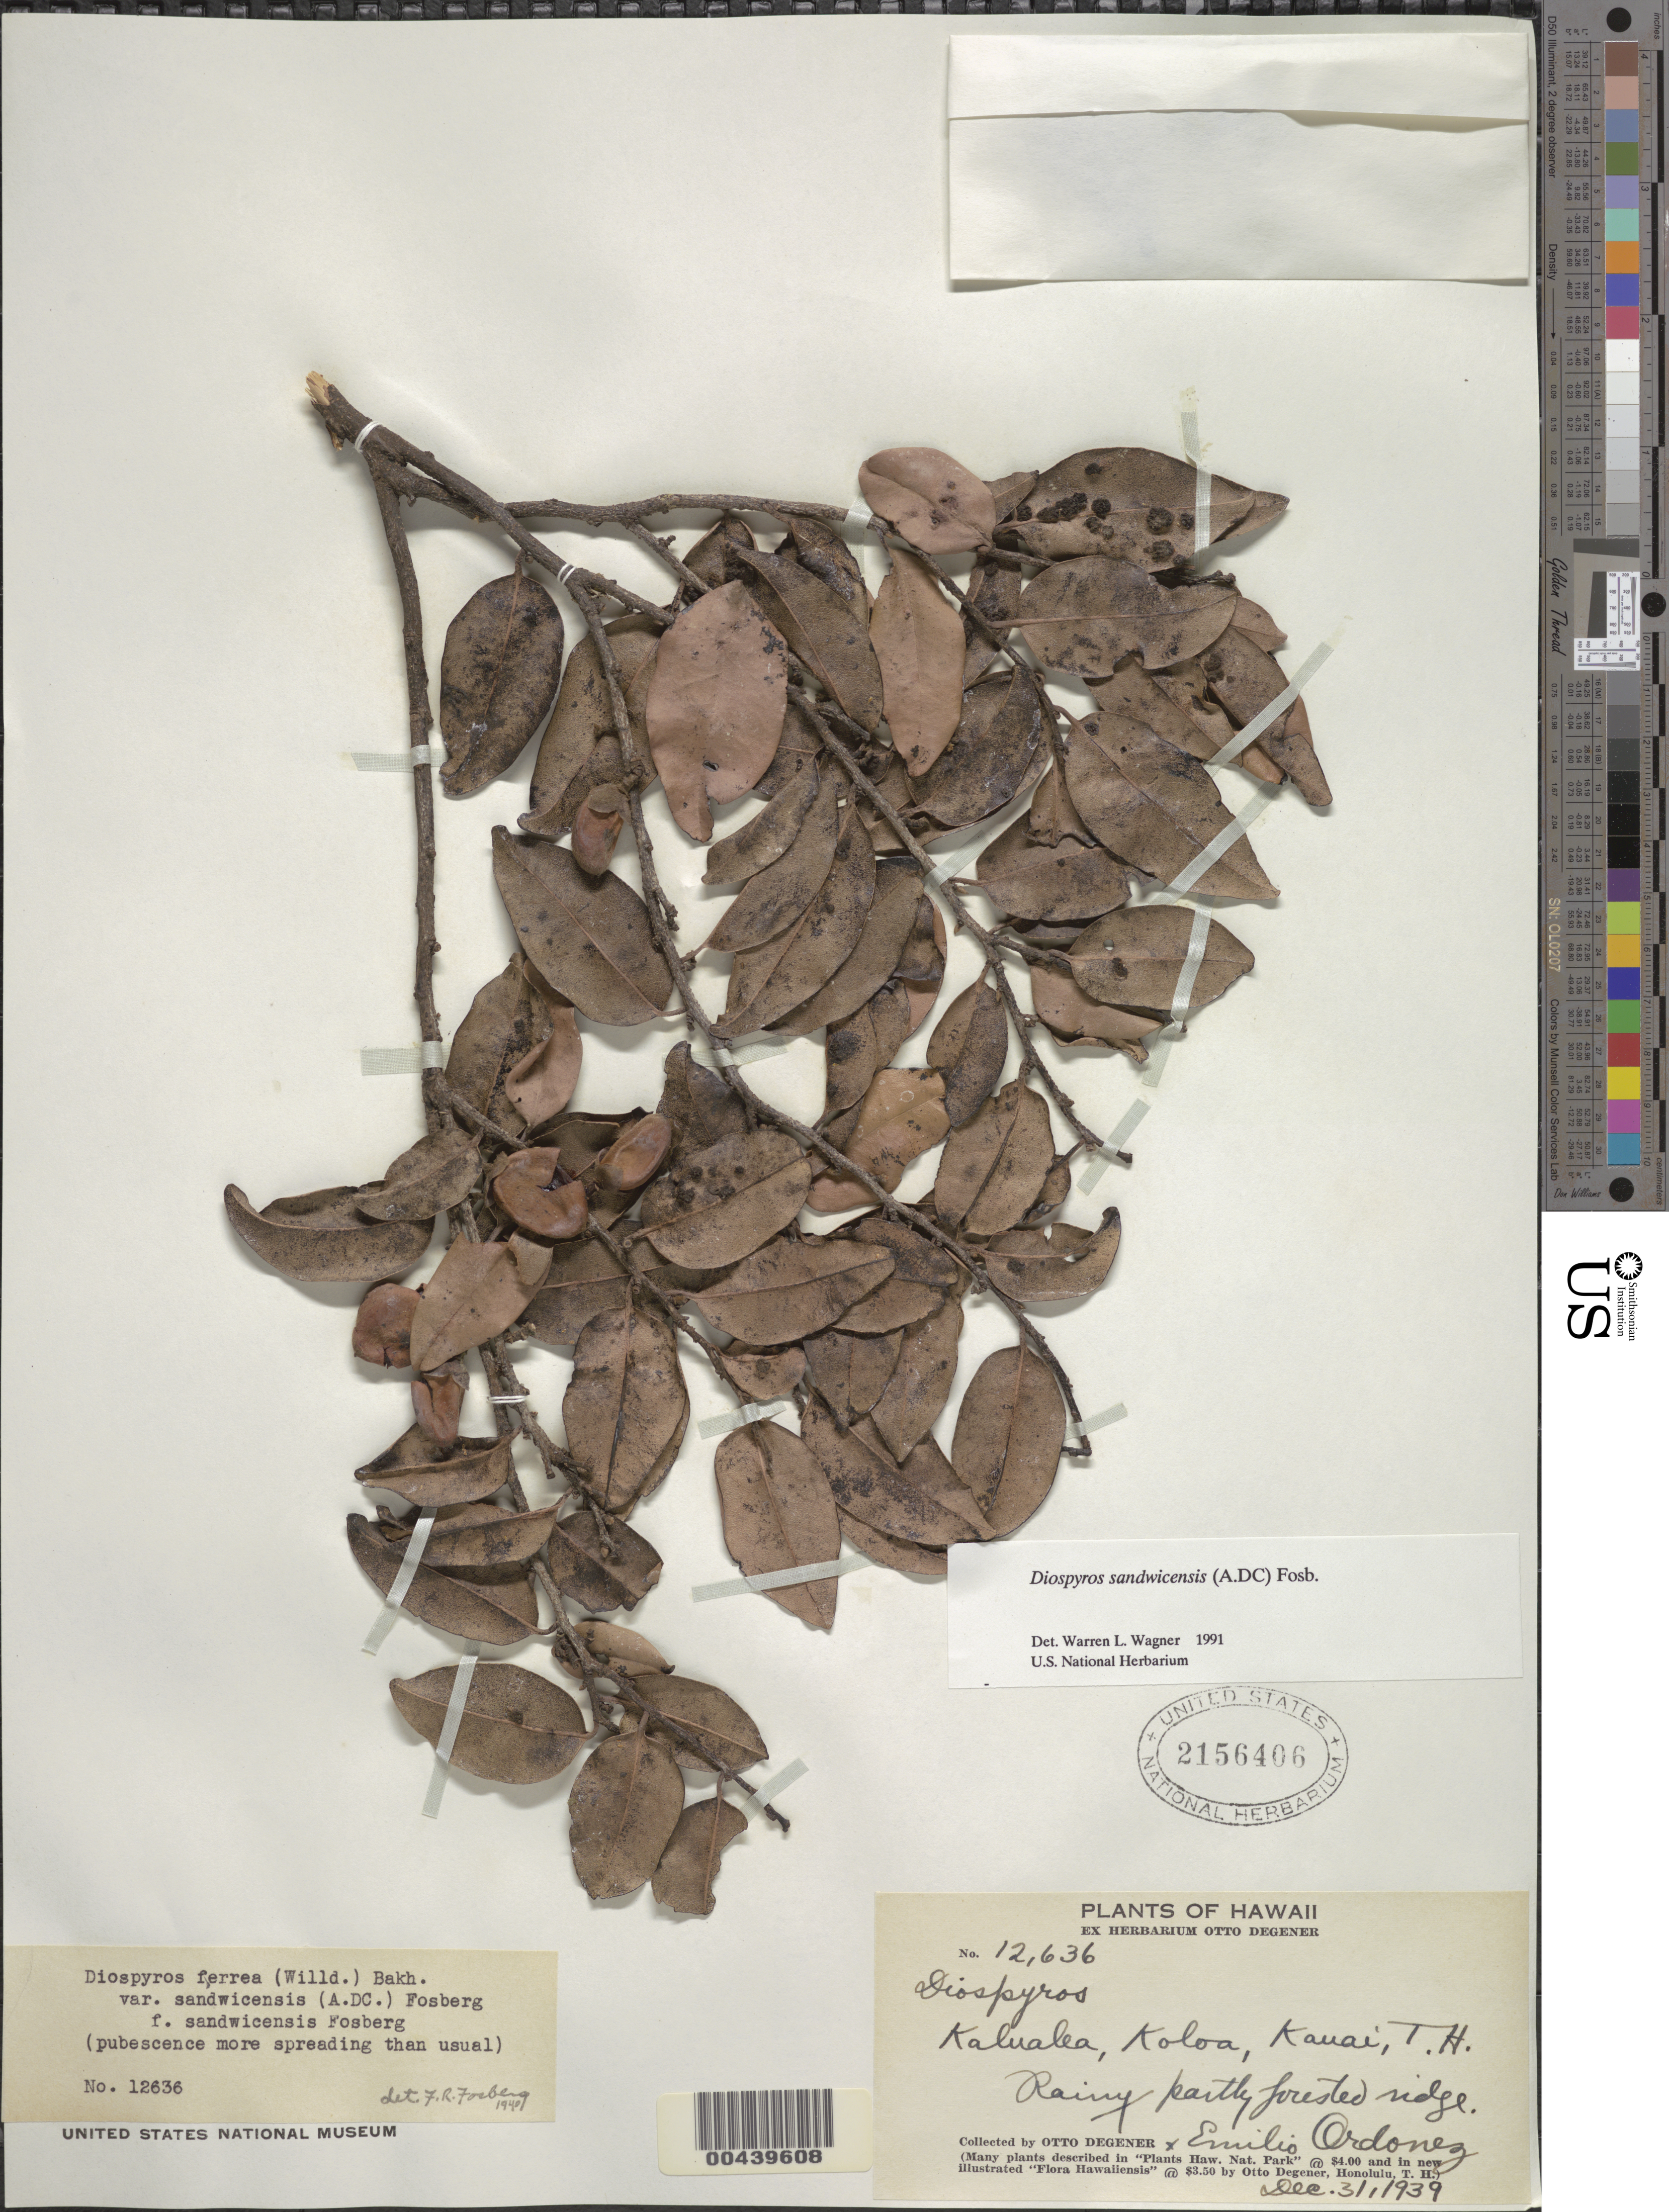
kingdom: Plantae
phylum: Tracheophyta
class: Magnoliopsida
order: Ericales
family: Ebenaceae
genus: Diospyros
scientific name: Diospyros sandwicensis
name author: (A. DC.) Fosberg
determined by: Wagner, W. L., (BOT), Smithsonian Institution - National Museum of Natural History (UNITED STATES)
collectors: O. Degener & E. Ordonez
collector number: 12636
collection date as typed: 31 Dec 1939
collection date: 1939-12-31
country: United States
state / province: Hawaii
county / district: Kauai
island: Kaua'i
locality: Kalualea, Koloa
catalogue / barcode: US 2156406